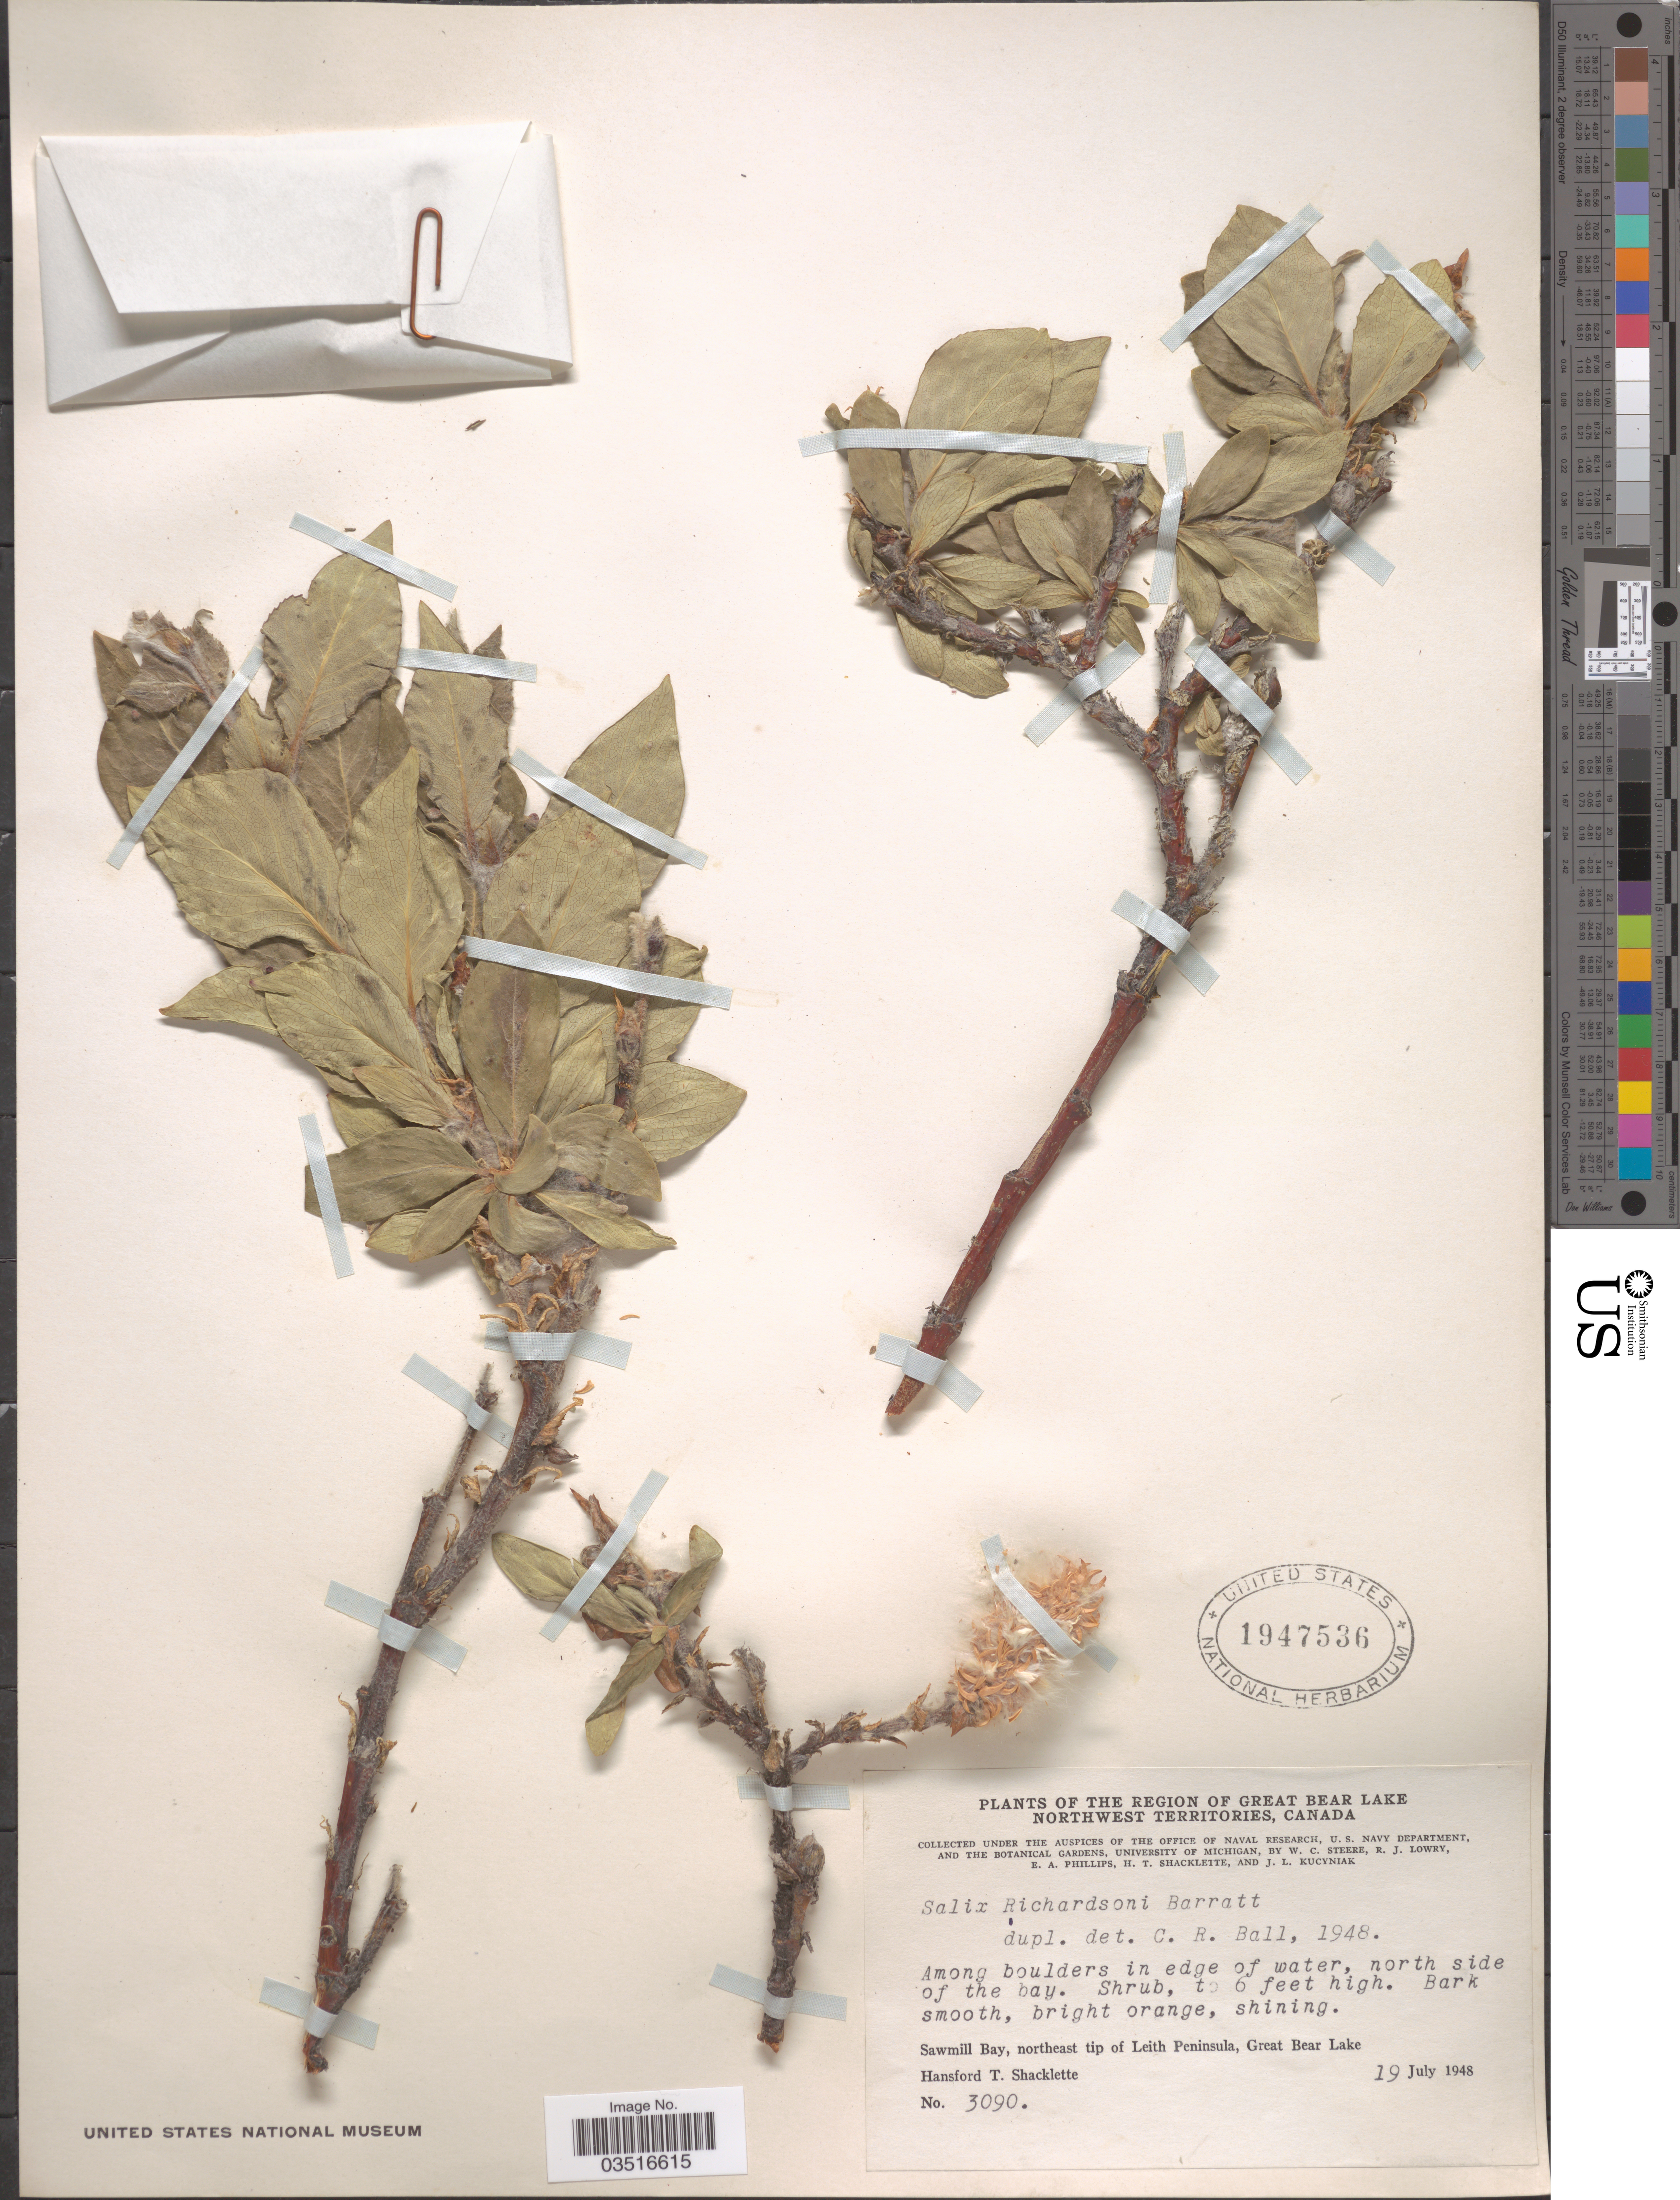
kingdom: Plantae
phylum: Tracheophyta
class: Magnoliopsida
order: Malpighiales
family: Salicaceae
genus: Salix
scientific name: Salix richardsonii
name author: Hook.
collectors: H. Shacklette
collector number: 3090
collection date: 1948-07-19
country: Canada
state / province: Northwest Territories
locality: The Region of Great Bear Lake. Among boulders in edge of water, north side of the bay. Sawmill Bay, northeast tip of Leith Peninsula, Great Bear Lake.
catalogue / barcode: US 1947536